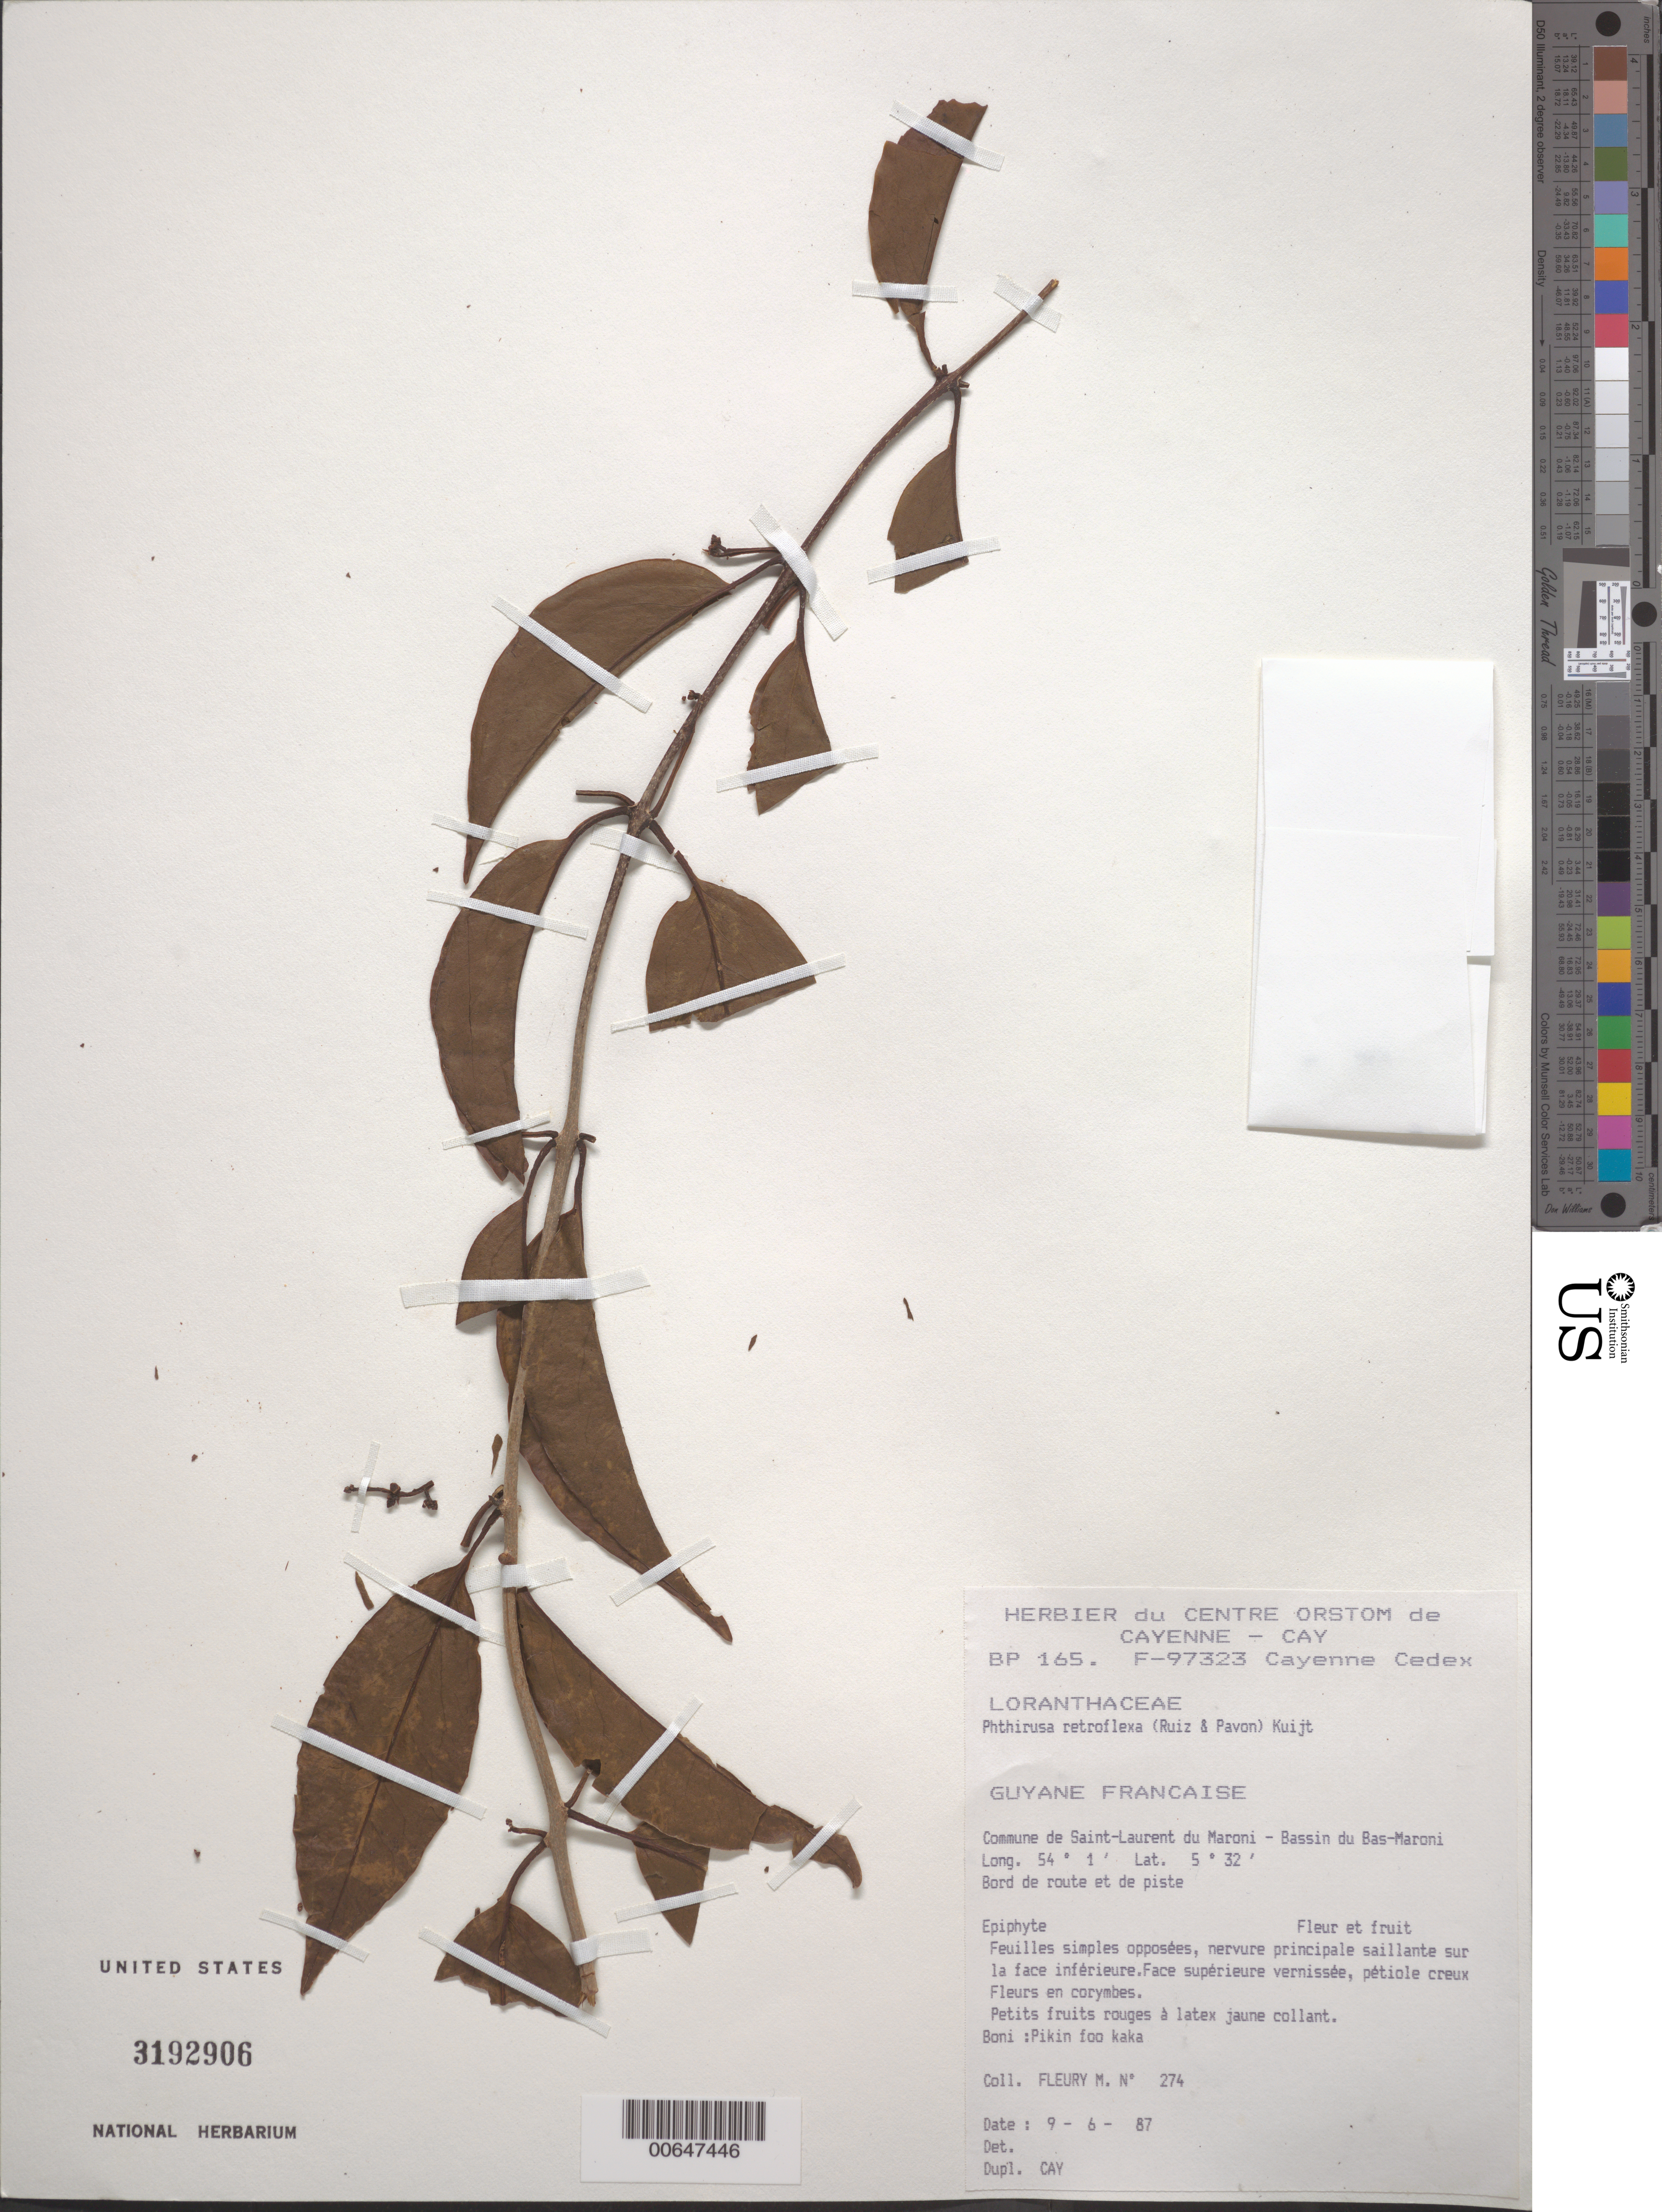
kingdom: Plantae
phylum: Tracheophyta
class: Magnoliopsida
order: Santalales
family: Loranthaceae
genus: Phthirusa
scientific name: Phthirusa retroflexa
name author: (Ruiz & Pav.) Kuijt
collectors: M. Fleury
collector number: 274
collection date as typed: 9-Jun-87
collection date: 1987-06-09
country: French Guiana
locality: Commune de Saint-Laurent du Maroni, Bassin du Bas-Maroni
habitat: Along road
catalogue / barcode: US 3192906